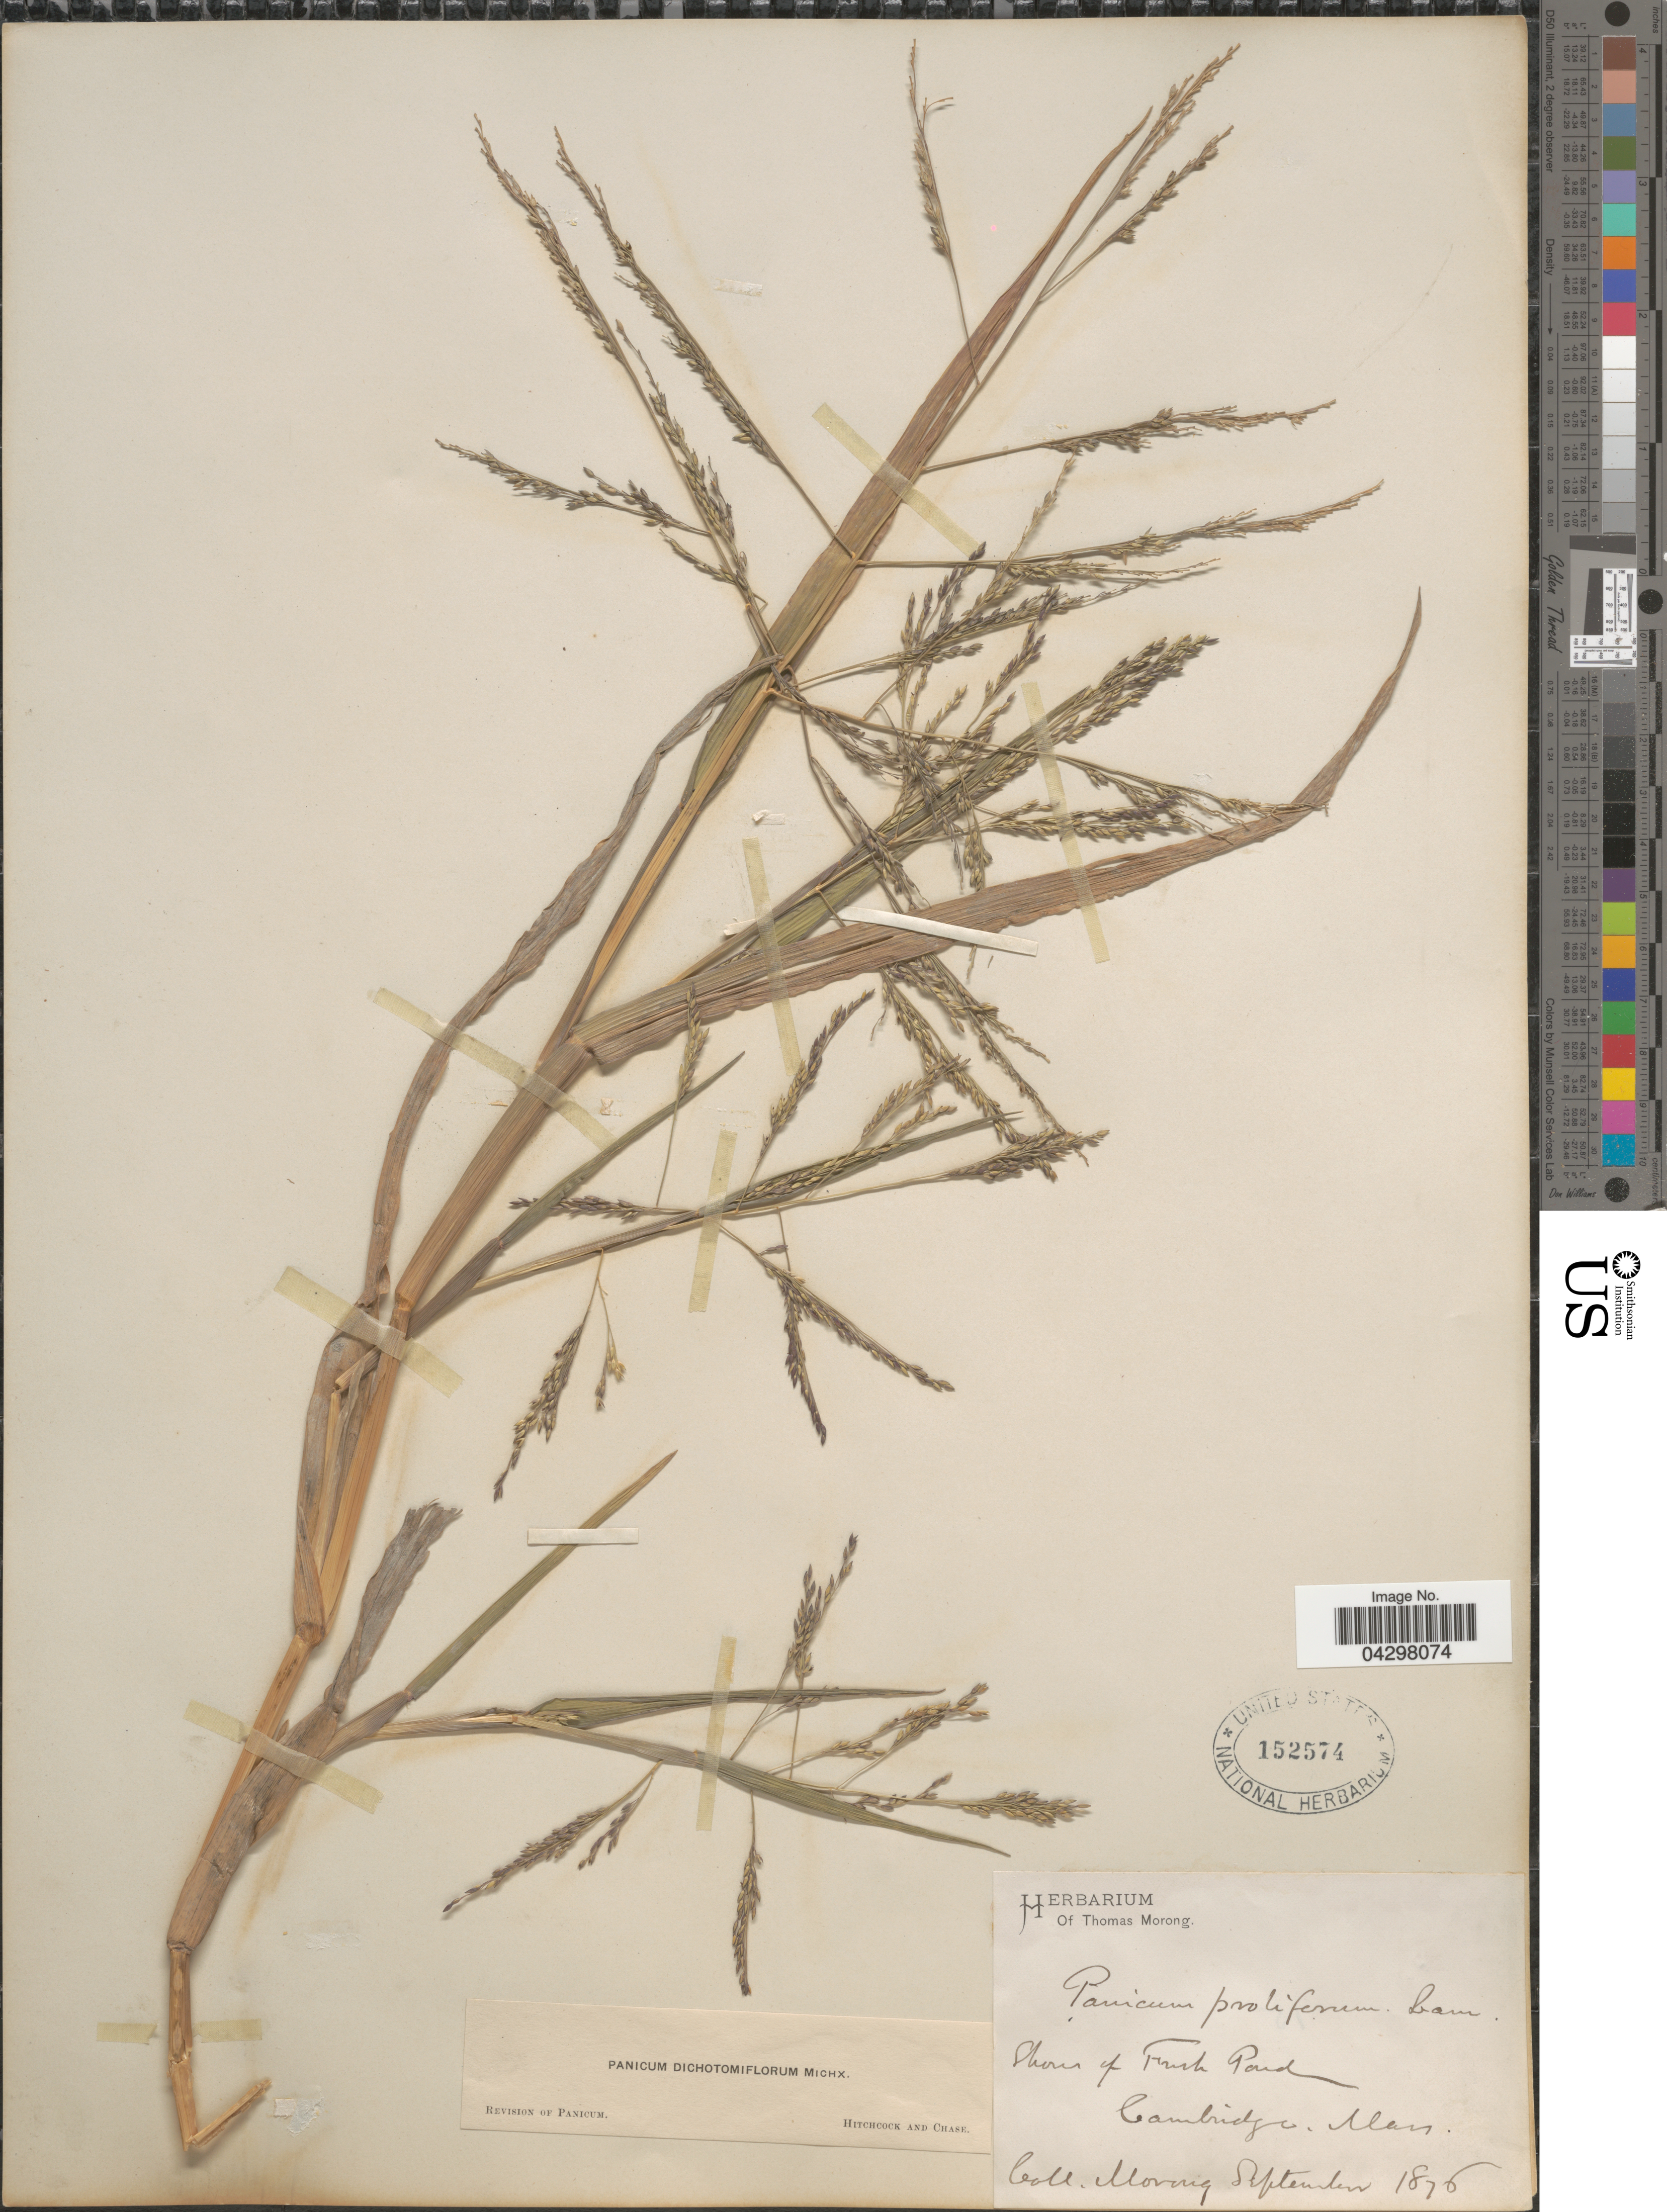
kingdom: Plantae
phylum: Tracheophyta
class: Liliopsida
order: Poales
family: Poaceae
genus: Panicum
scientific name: Panicum dichotomiflorum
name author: Michx.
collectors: ex herb. T. Morong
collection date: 1876-09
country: United States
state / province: Massachusetts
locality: Shores of Fresh Pond. Cambridge.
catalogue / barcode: US 152574